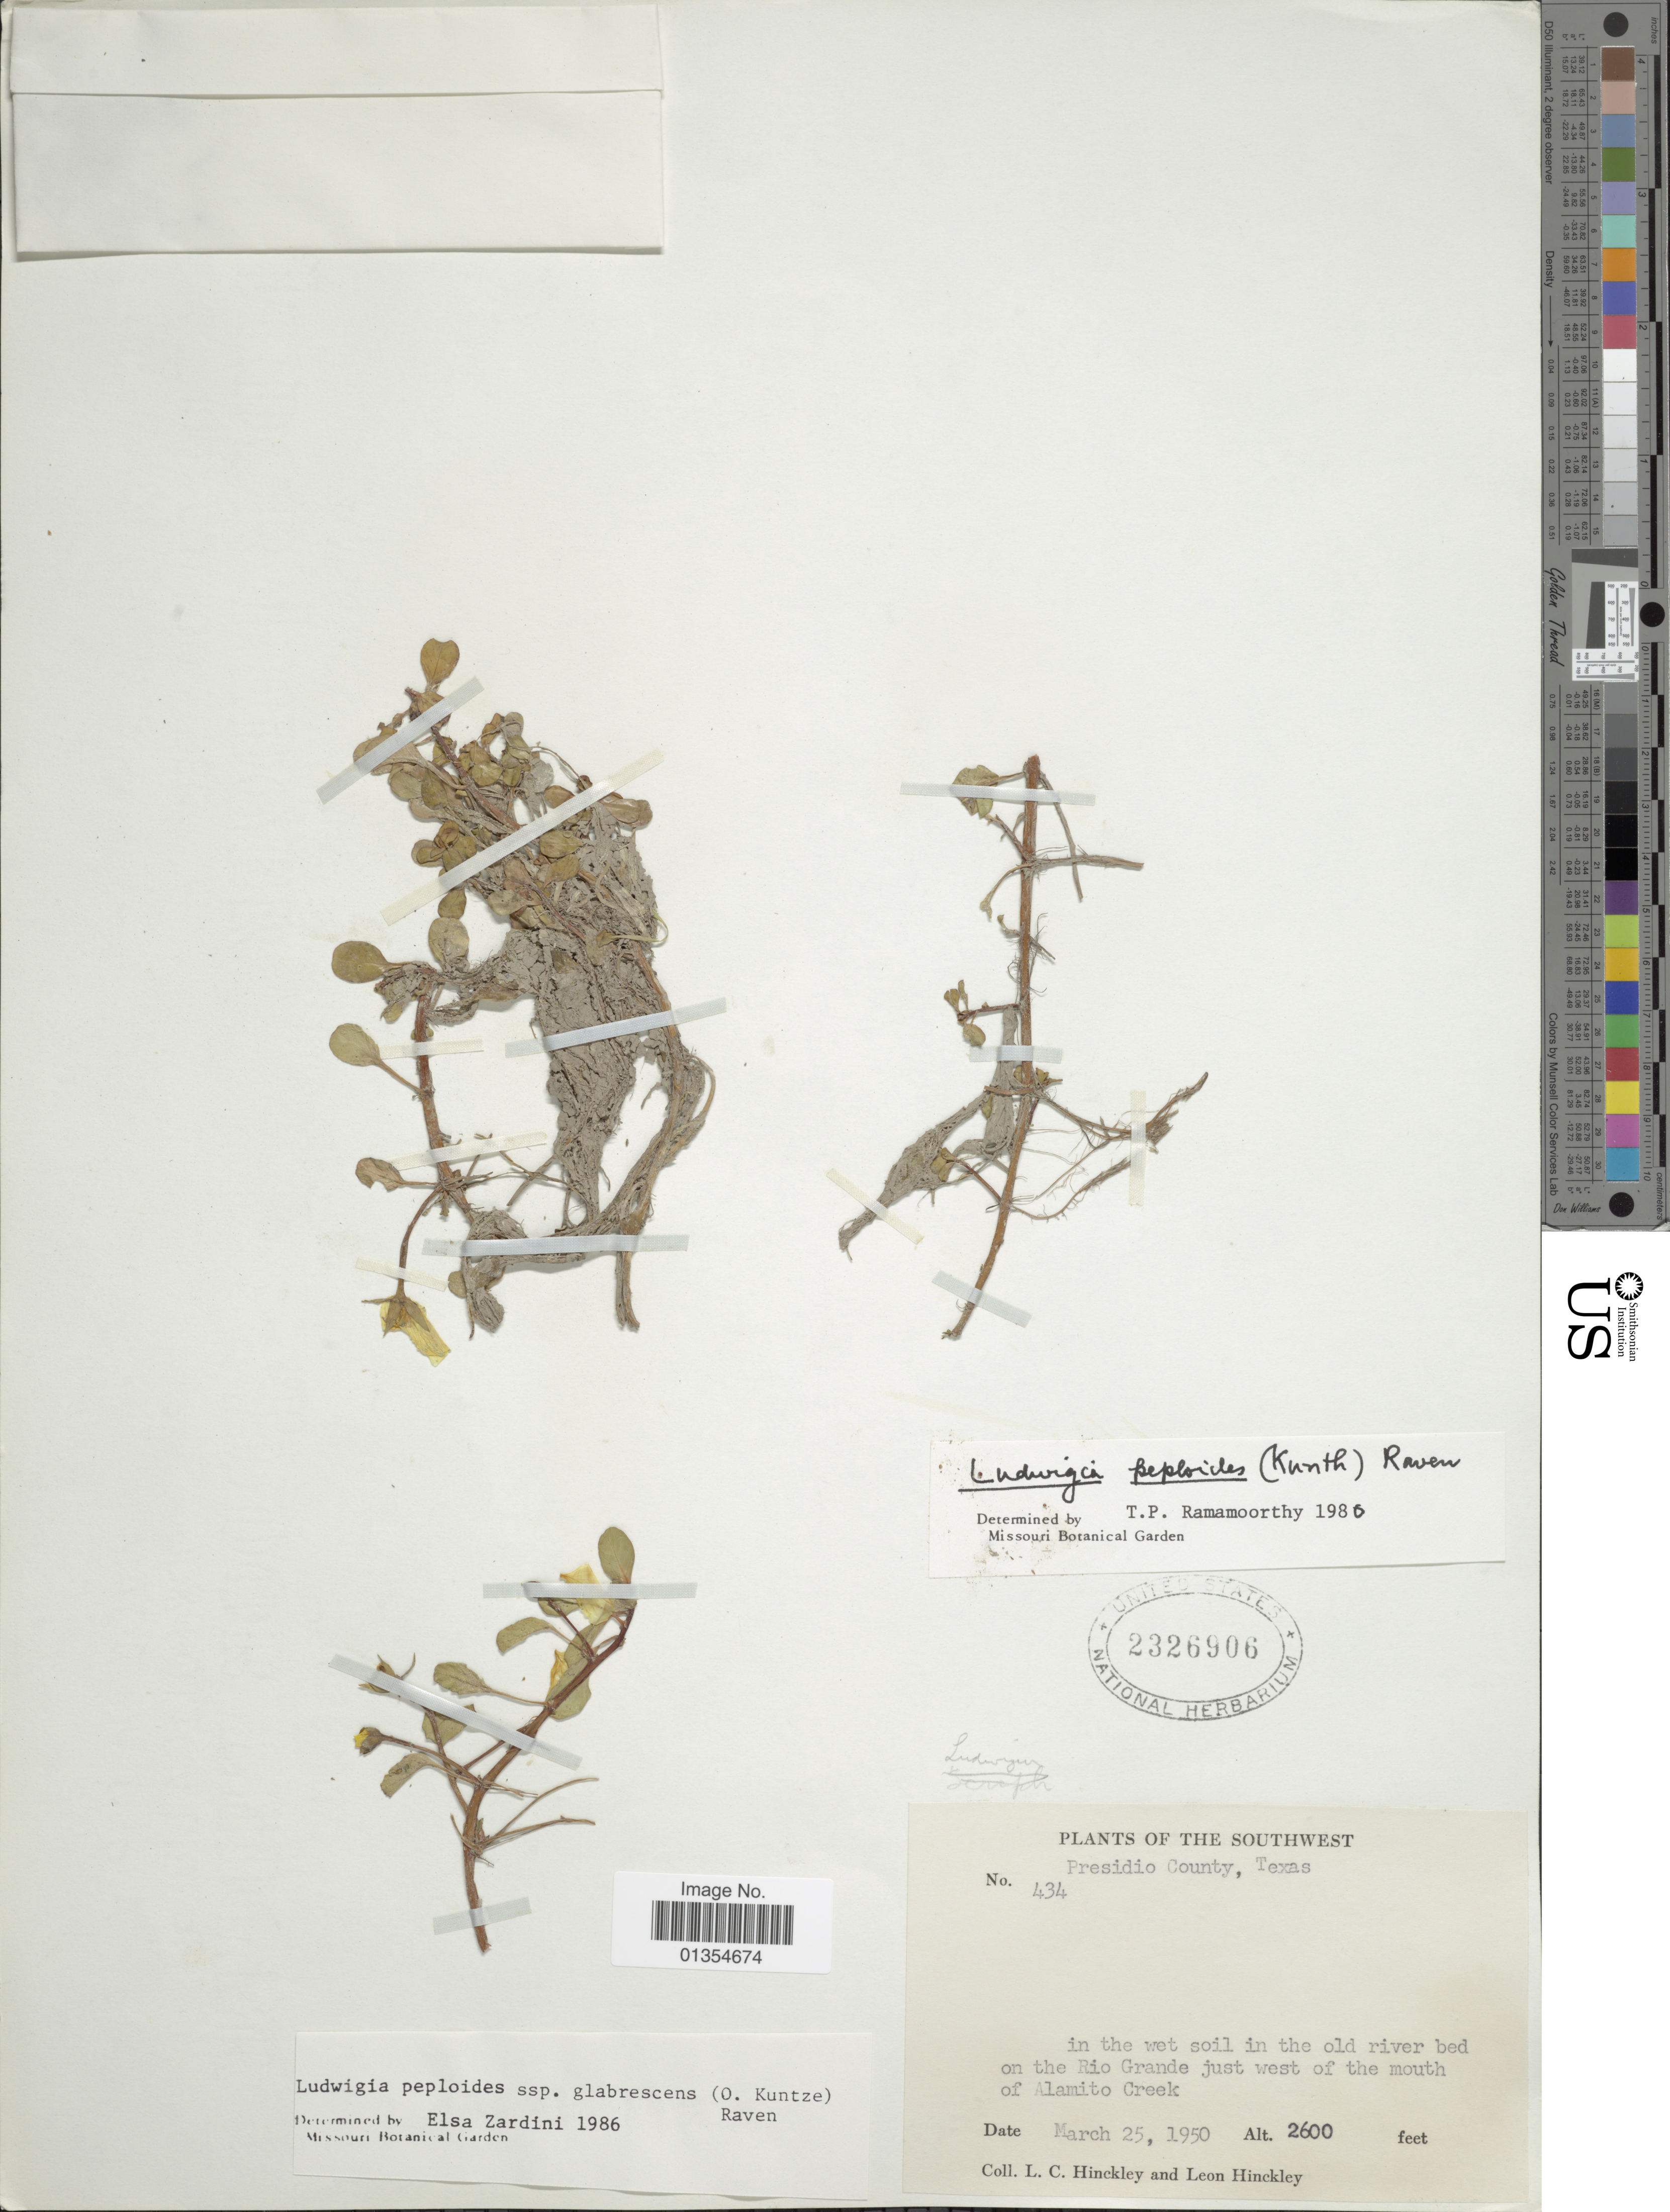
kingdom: Plantae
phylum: Tracheophyta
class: Magnoliopsida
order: Myrtales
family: Onagraceae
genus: Ludwigia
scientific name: Ludwigia peploides subsp. glabrescens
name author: (Kuntze) P.H. Raven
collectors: L. Hinckley & L. Hinckley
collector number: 434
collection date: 1950-03-25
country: United States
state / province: Texas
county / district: Presidio County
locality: On the Rio Grande just west of the mouth of Alamito Creek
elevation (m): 792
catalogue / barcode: US 2326906